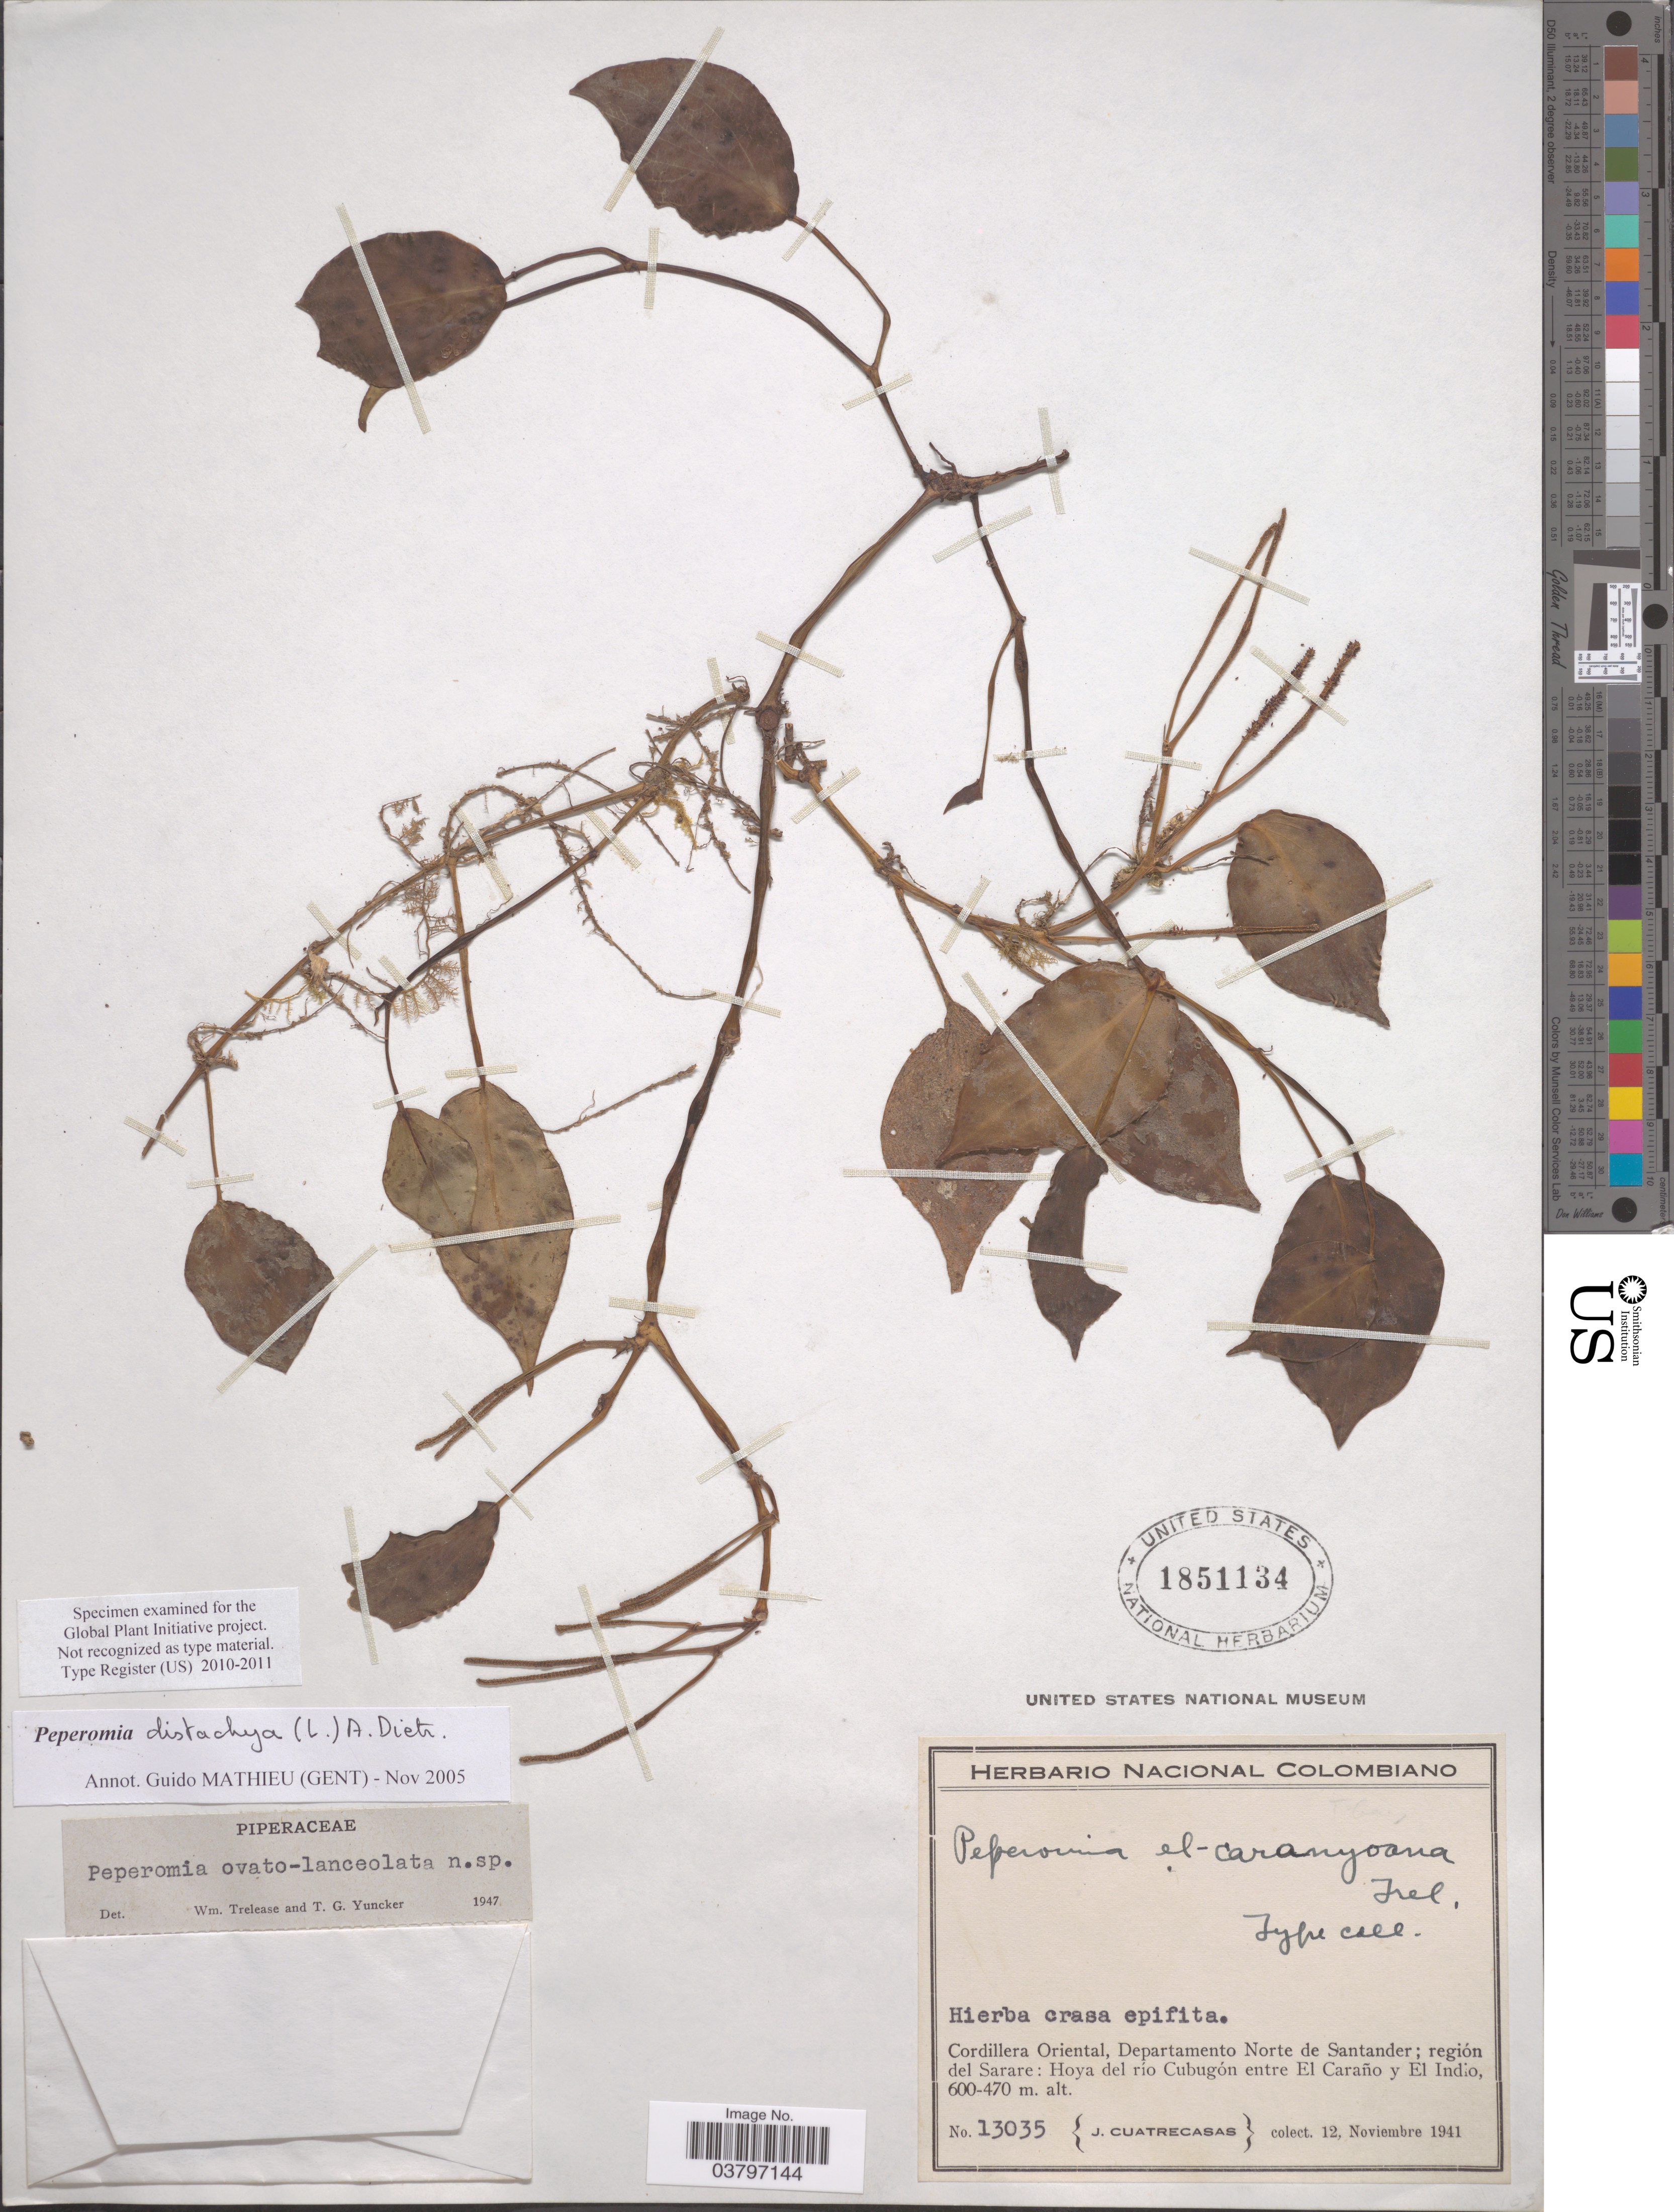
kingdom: Plantae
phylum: Tracheophyta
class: Magnoliopsida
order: Piperales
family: Piperaceae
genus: Peperomia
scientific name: Peperomia distachya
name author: (L.) A. Dietr.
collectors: J. Cuatrecasas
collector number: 13035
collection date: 1941-11-12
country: Colombia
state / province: Norte de Santander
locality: Cordillera Oriental, Departamento Norte de Santander; región del Sarare: Hoya del río Cubugón entre El Caraño y El Indio.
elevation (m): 470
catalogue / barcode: US 1851134